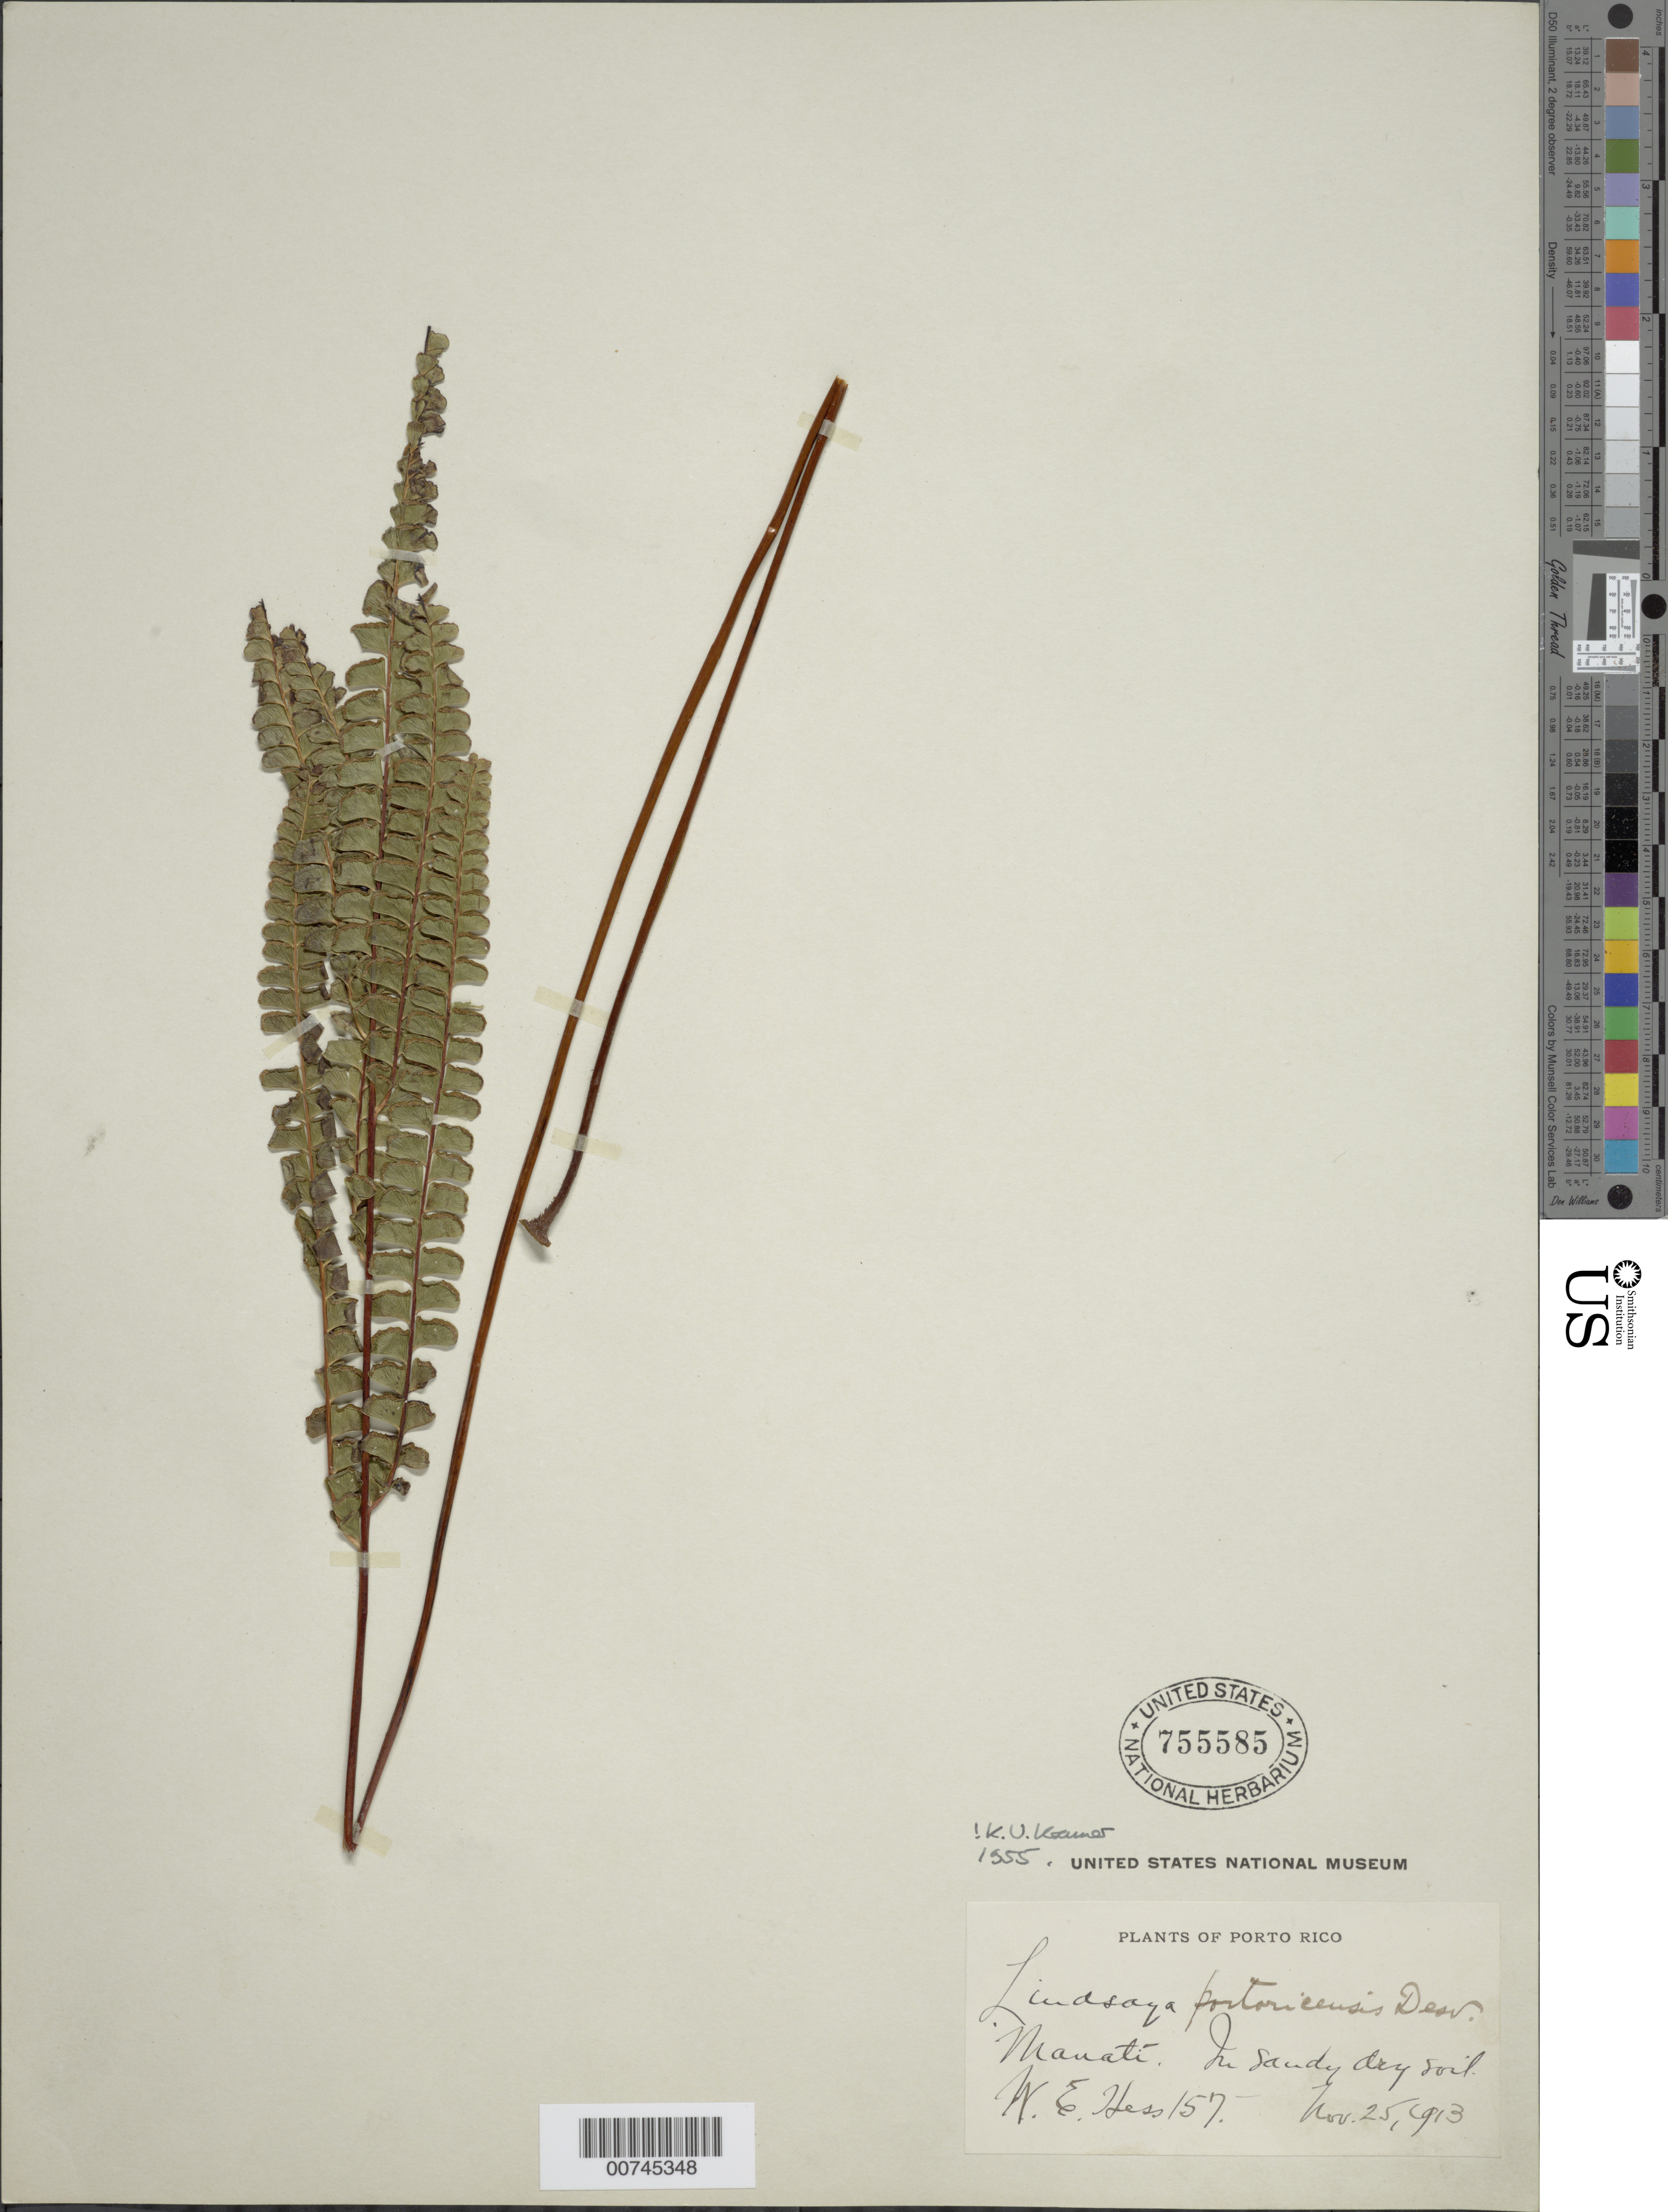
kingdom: Plantae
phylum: Tracheophyta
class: Polypodiopsida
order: Polypodiales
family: Lindsaeaceae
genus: Lindsaea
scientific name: Lindsaea portoricensis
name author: Desv.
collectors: W. Hess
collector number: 157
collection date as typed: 25 Nov 1913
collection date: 1913-11-25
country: Puerto Rico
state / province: Manatí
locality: Manatí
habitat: In sandy dry soil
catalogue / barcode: US 755585